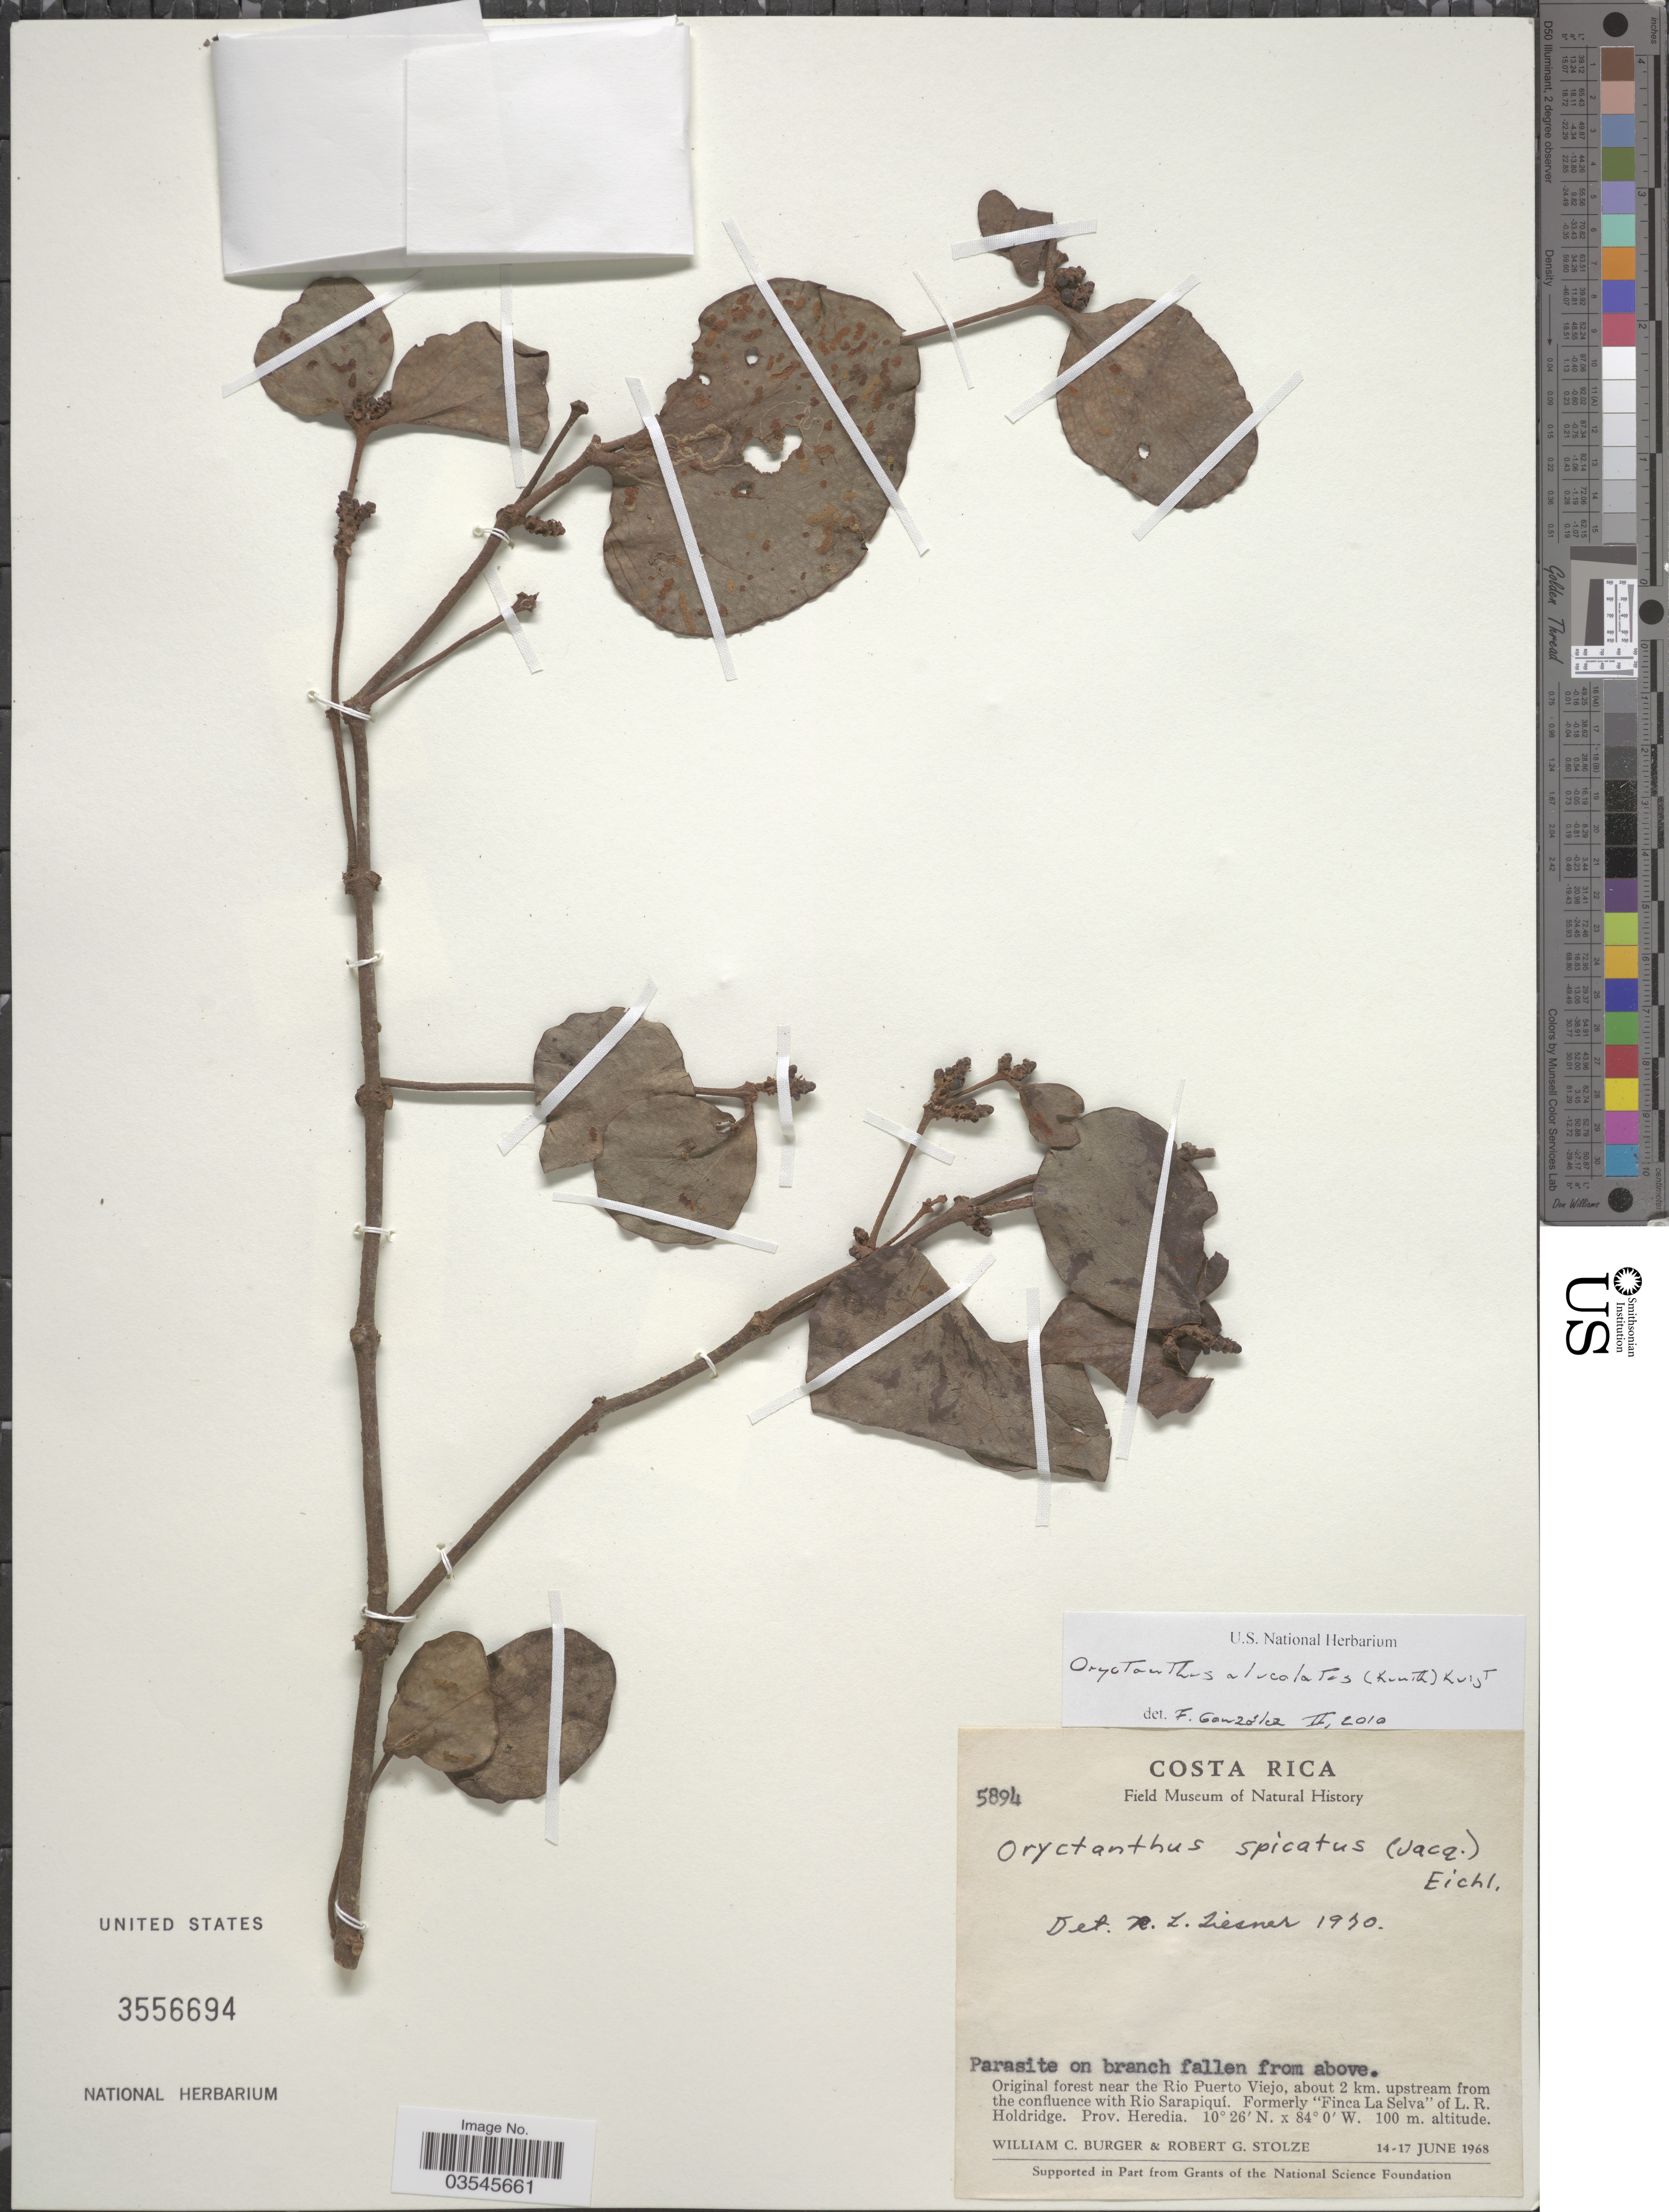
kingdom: Plantae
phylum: Tracheophyta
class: Magnoliopsida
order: Santalales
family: Loranthaceae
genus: Oryctanthus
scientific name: Oryctanthus alveolatus subsp. alveolatus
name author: (Kunth) Kuijt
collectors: W. Burger & R. G. Stolze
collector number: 5894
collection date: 1968-06-14/1968-06-17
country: Costa Rica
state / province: Heredia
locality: Original forest near the Rio Puerto Viejo, about 2 km. upstream from the confluence with Rio Sarapiquí. Formerly "Finca La Selva" of L. R. Holdridge.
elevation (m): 100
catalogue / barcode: US 3556694